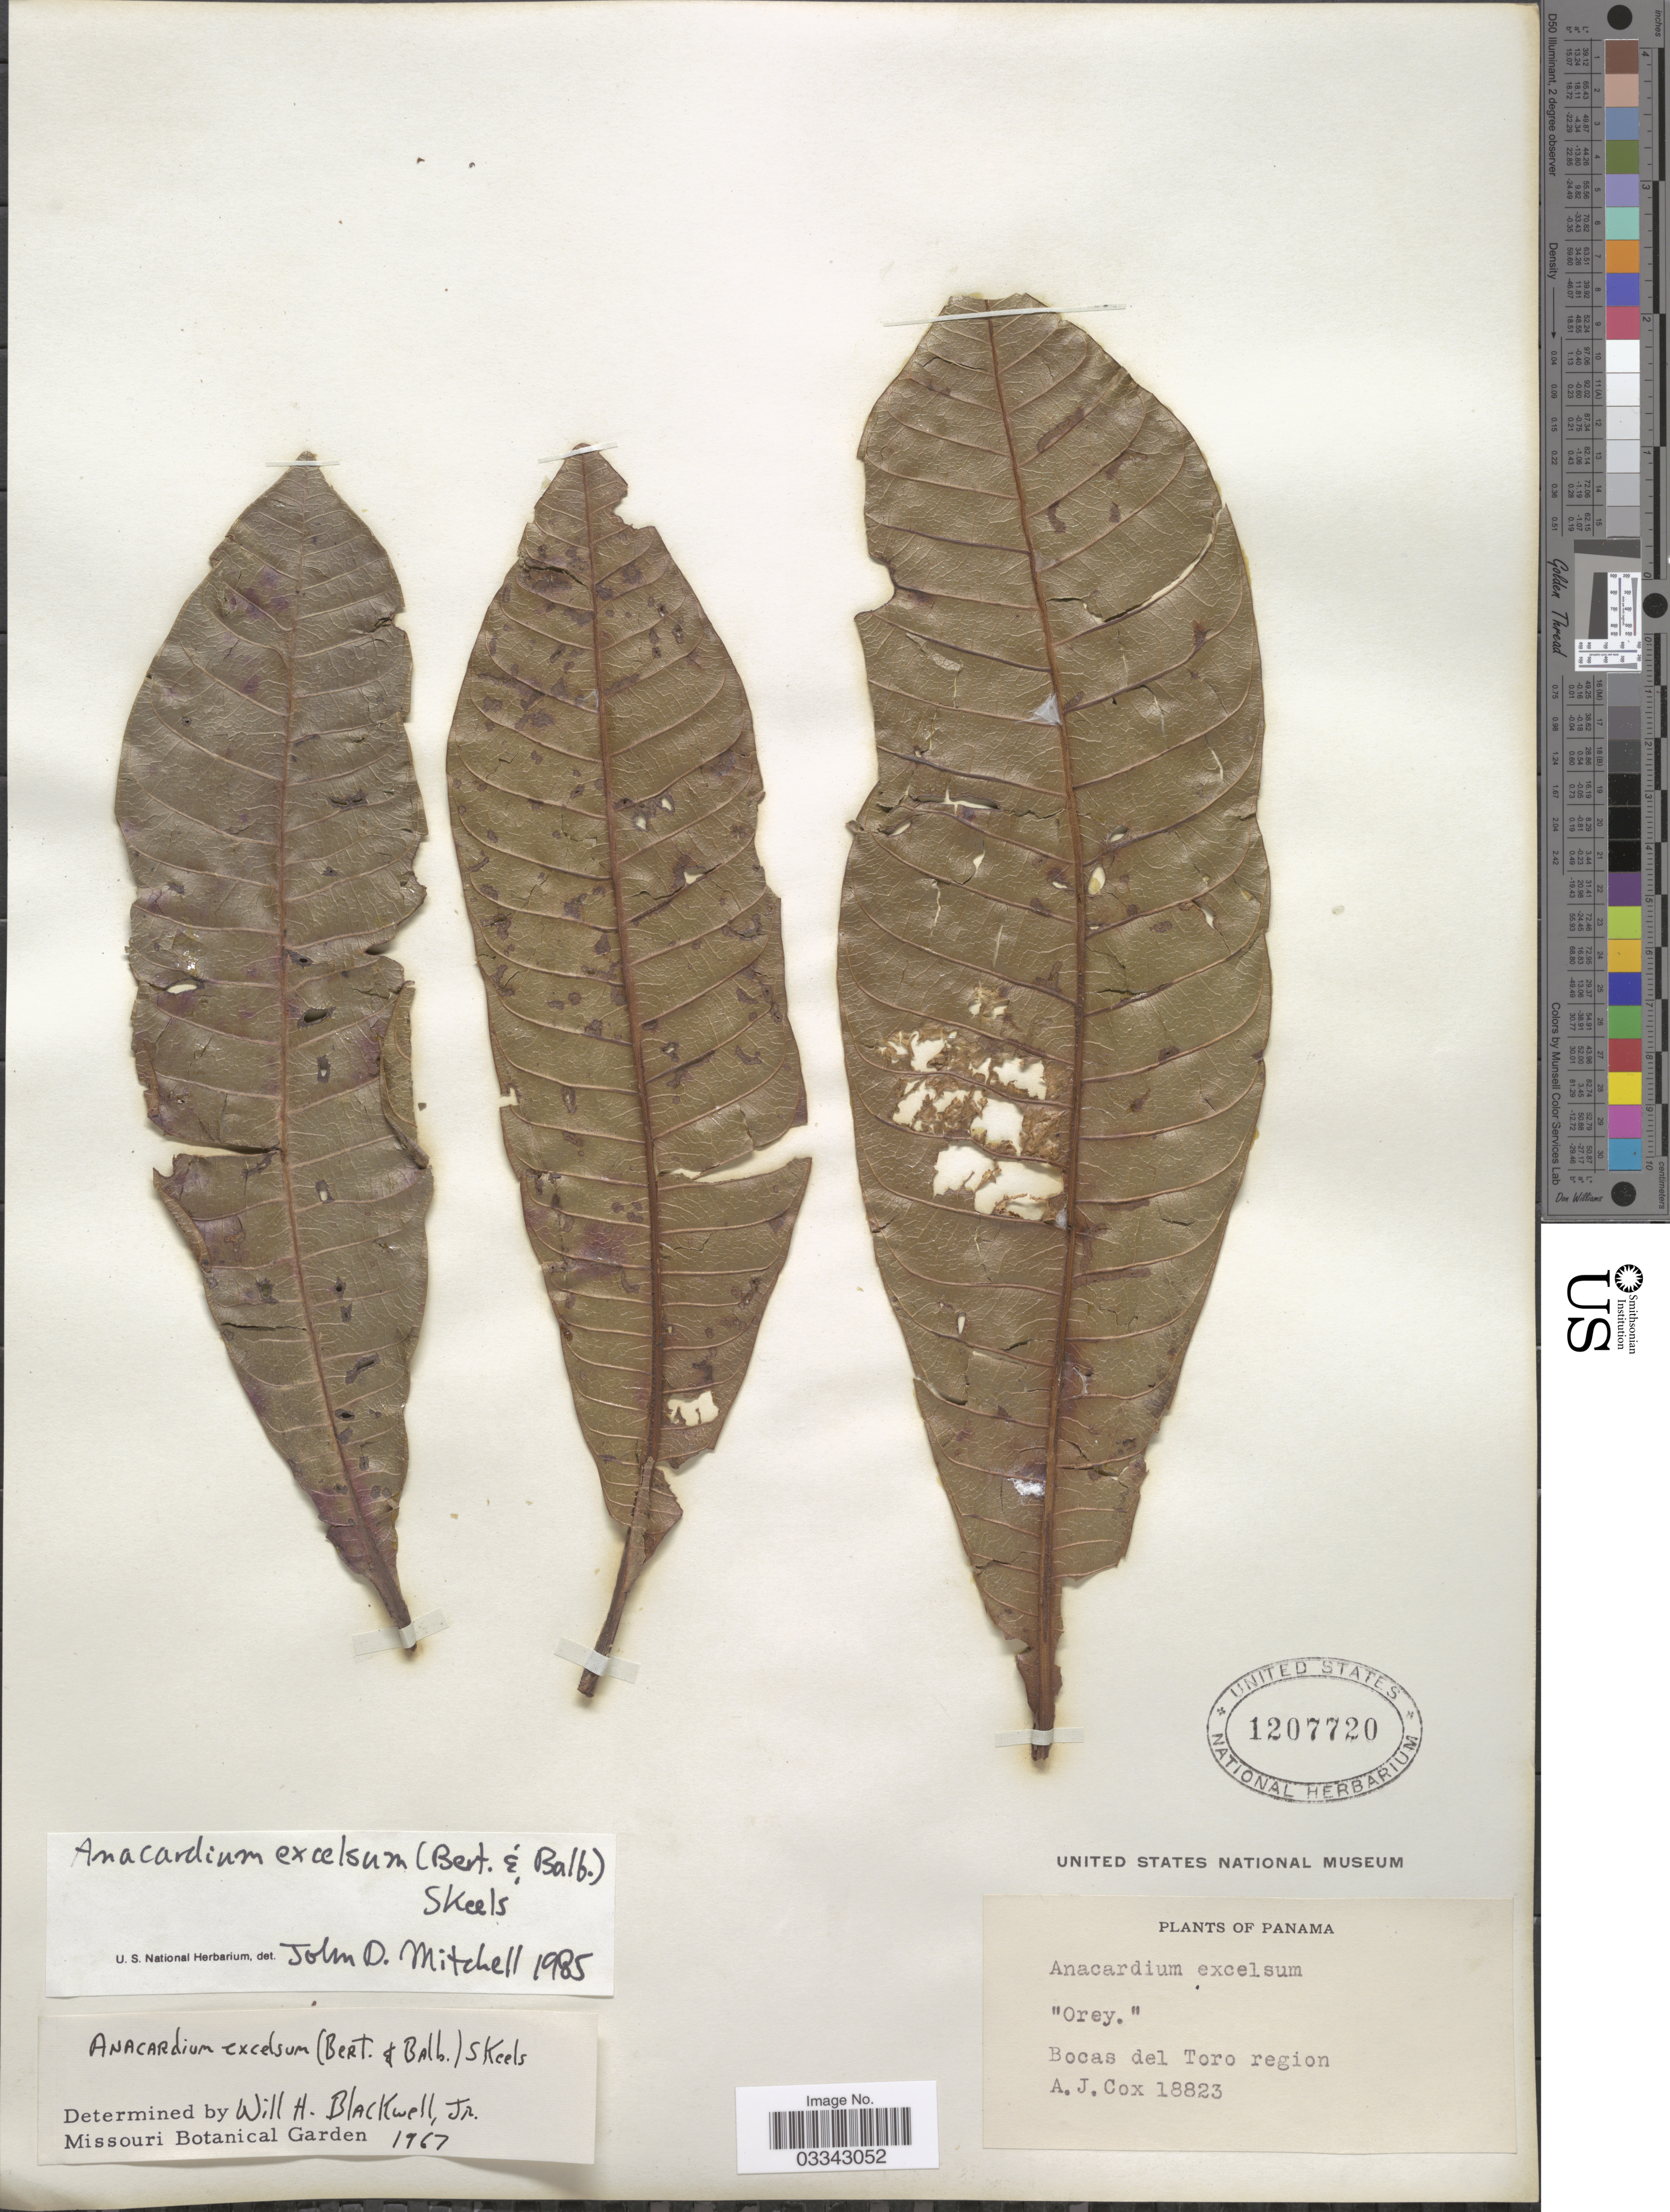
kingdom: Plantae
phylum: Tracheophyta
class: Magnoliopsida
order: Sapindales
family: Anacardiaceae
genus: Anacardium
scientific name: Anacardium excelsum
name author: (Kunth) Skeels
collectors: A. Cox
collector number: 18823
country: Panama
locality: Bocas del Toro region.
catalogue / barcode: US 1207720